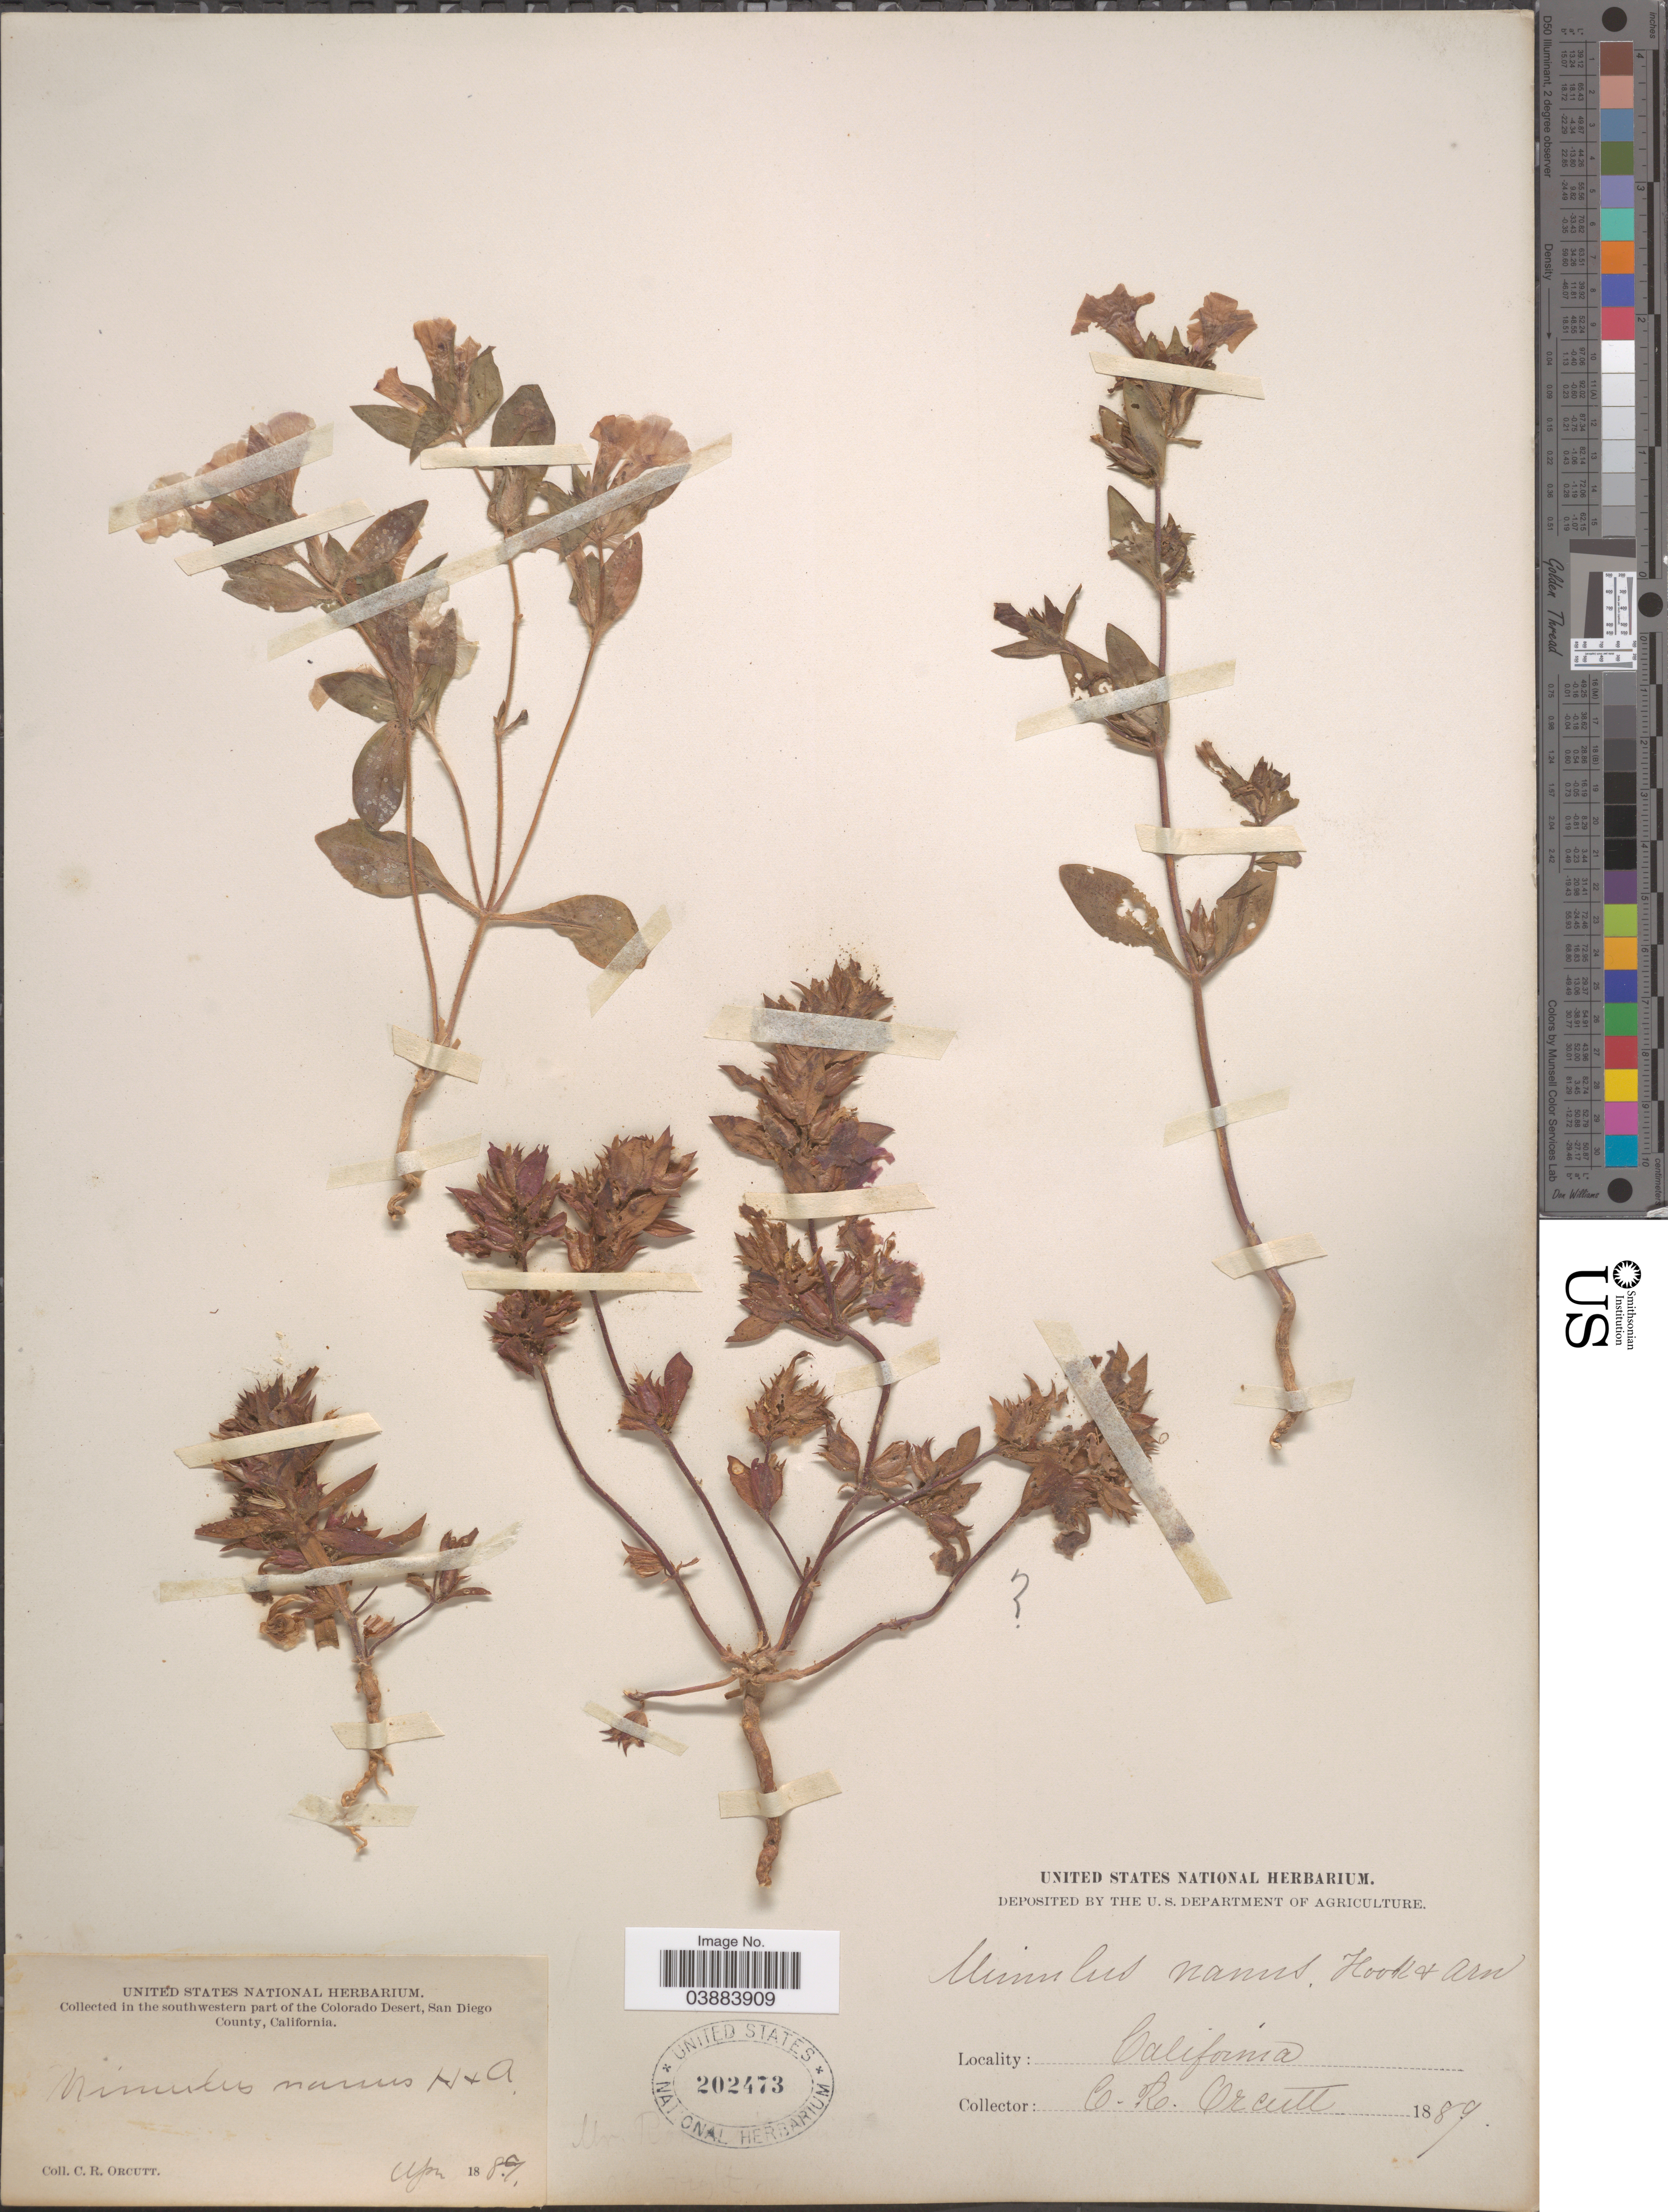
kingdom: Plantae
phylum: Tracheophyta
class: Magnoliopsida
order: Lamiales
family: Phrymaceae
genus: Eunanus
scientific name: Eunanus bigelovii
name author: A. Gray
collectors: C. R. Orcutt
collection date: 1889-04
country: United States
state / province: California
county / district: San Diego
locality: In the southwestern part of the Colorado Desert, San Diego County.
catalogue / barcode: US 202473